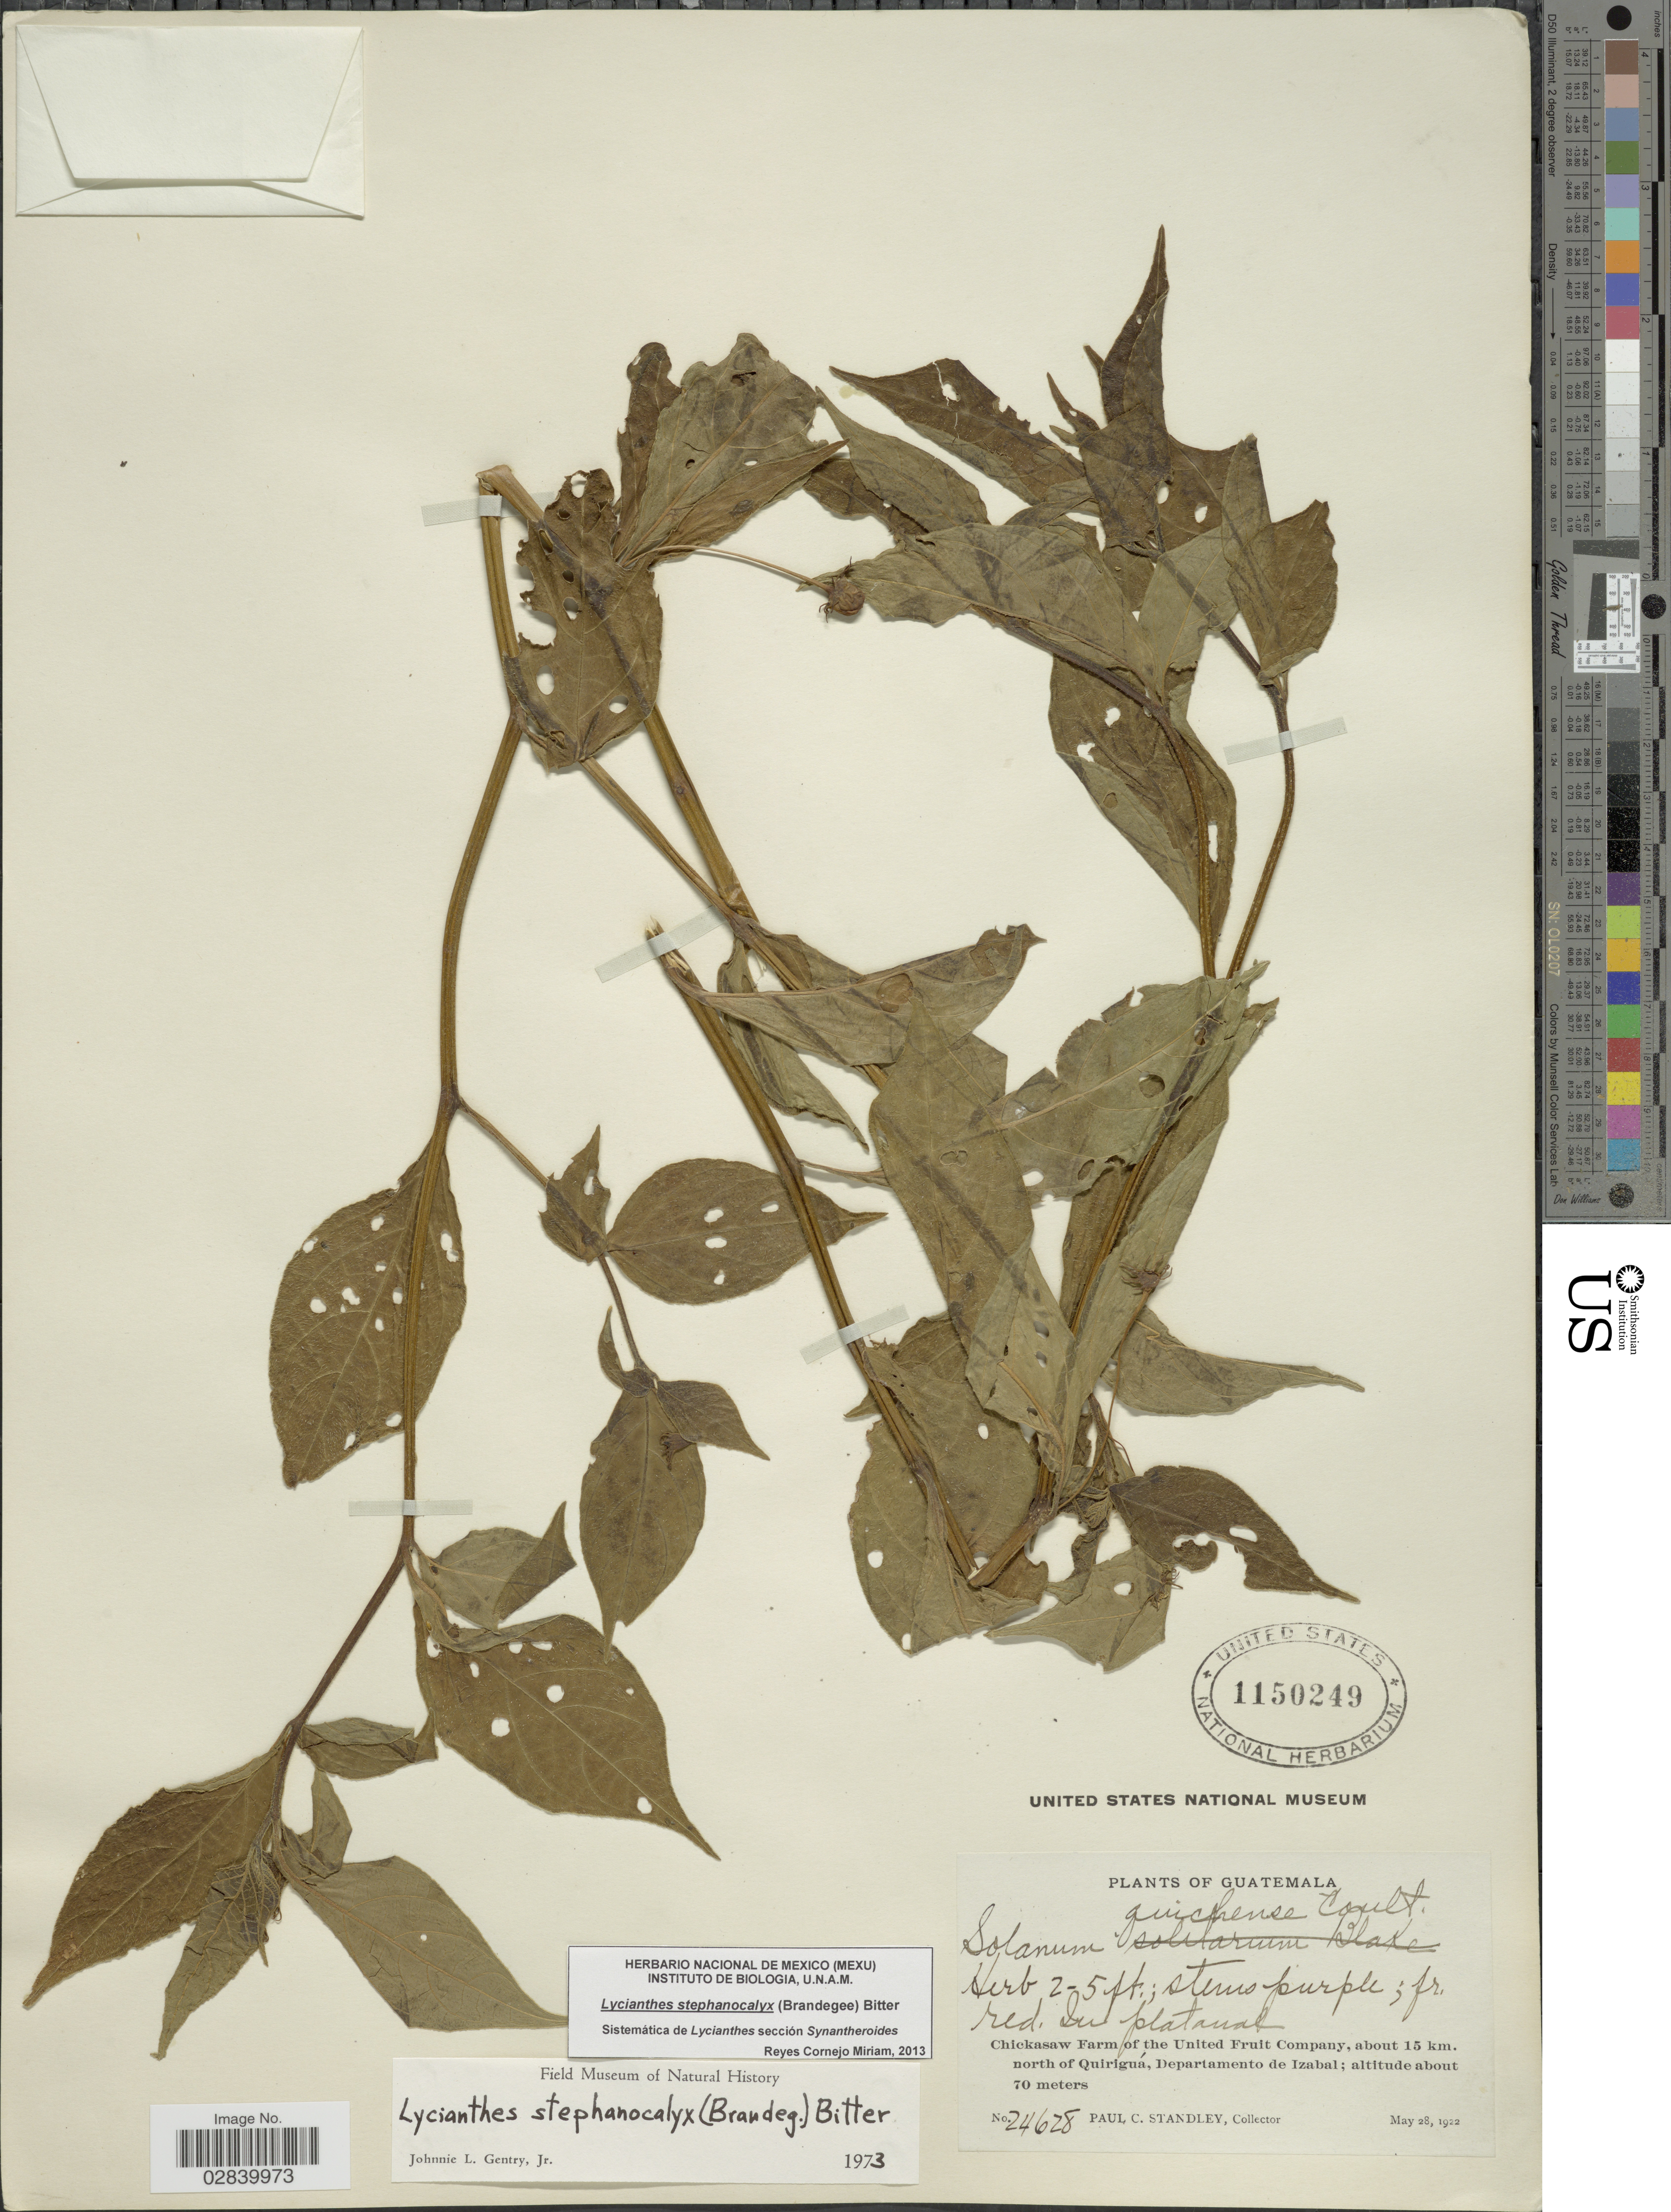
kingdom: Plantae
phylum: Tracheophyta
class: Magnoliopsida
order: Solanales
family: Solanaceae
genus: Lycianthes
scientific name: Lycianthes stephanocalyx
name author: (Brandegee) Bitter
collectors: P. C. Standley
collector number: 24628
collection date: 1922-05-28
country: Guatemala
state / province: Izabal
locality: Chickasaw Farm of the United Fruit Company, about 15 km. north of Quiriguá, Departamento de Izabal.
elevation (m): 70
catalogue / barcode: US 1150249